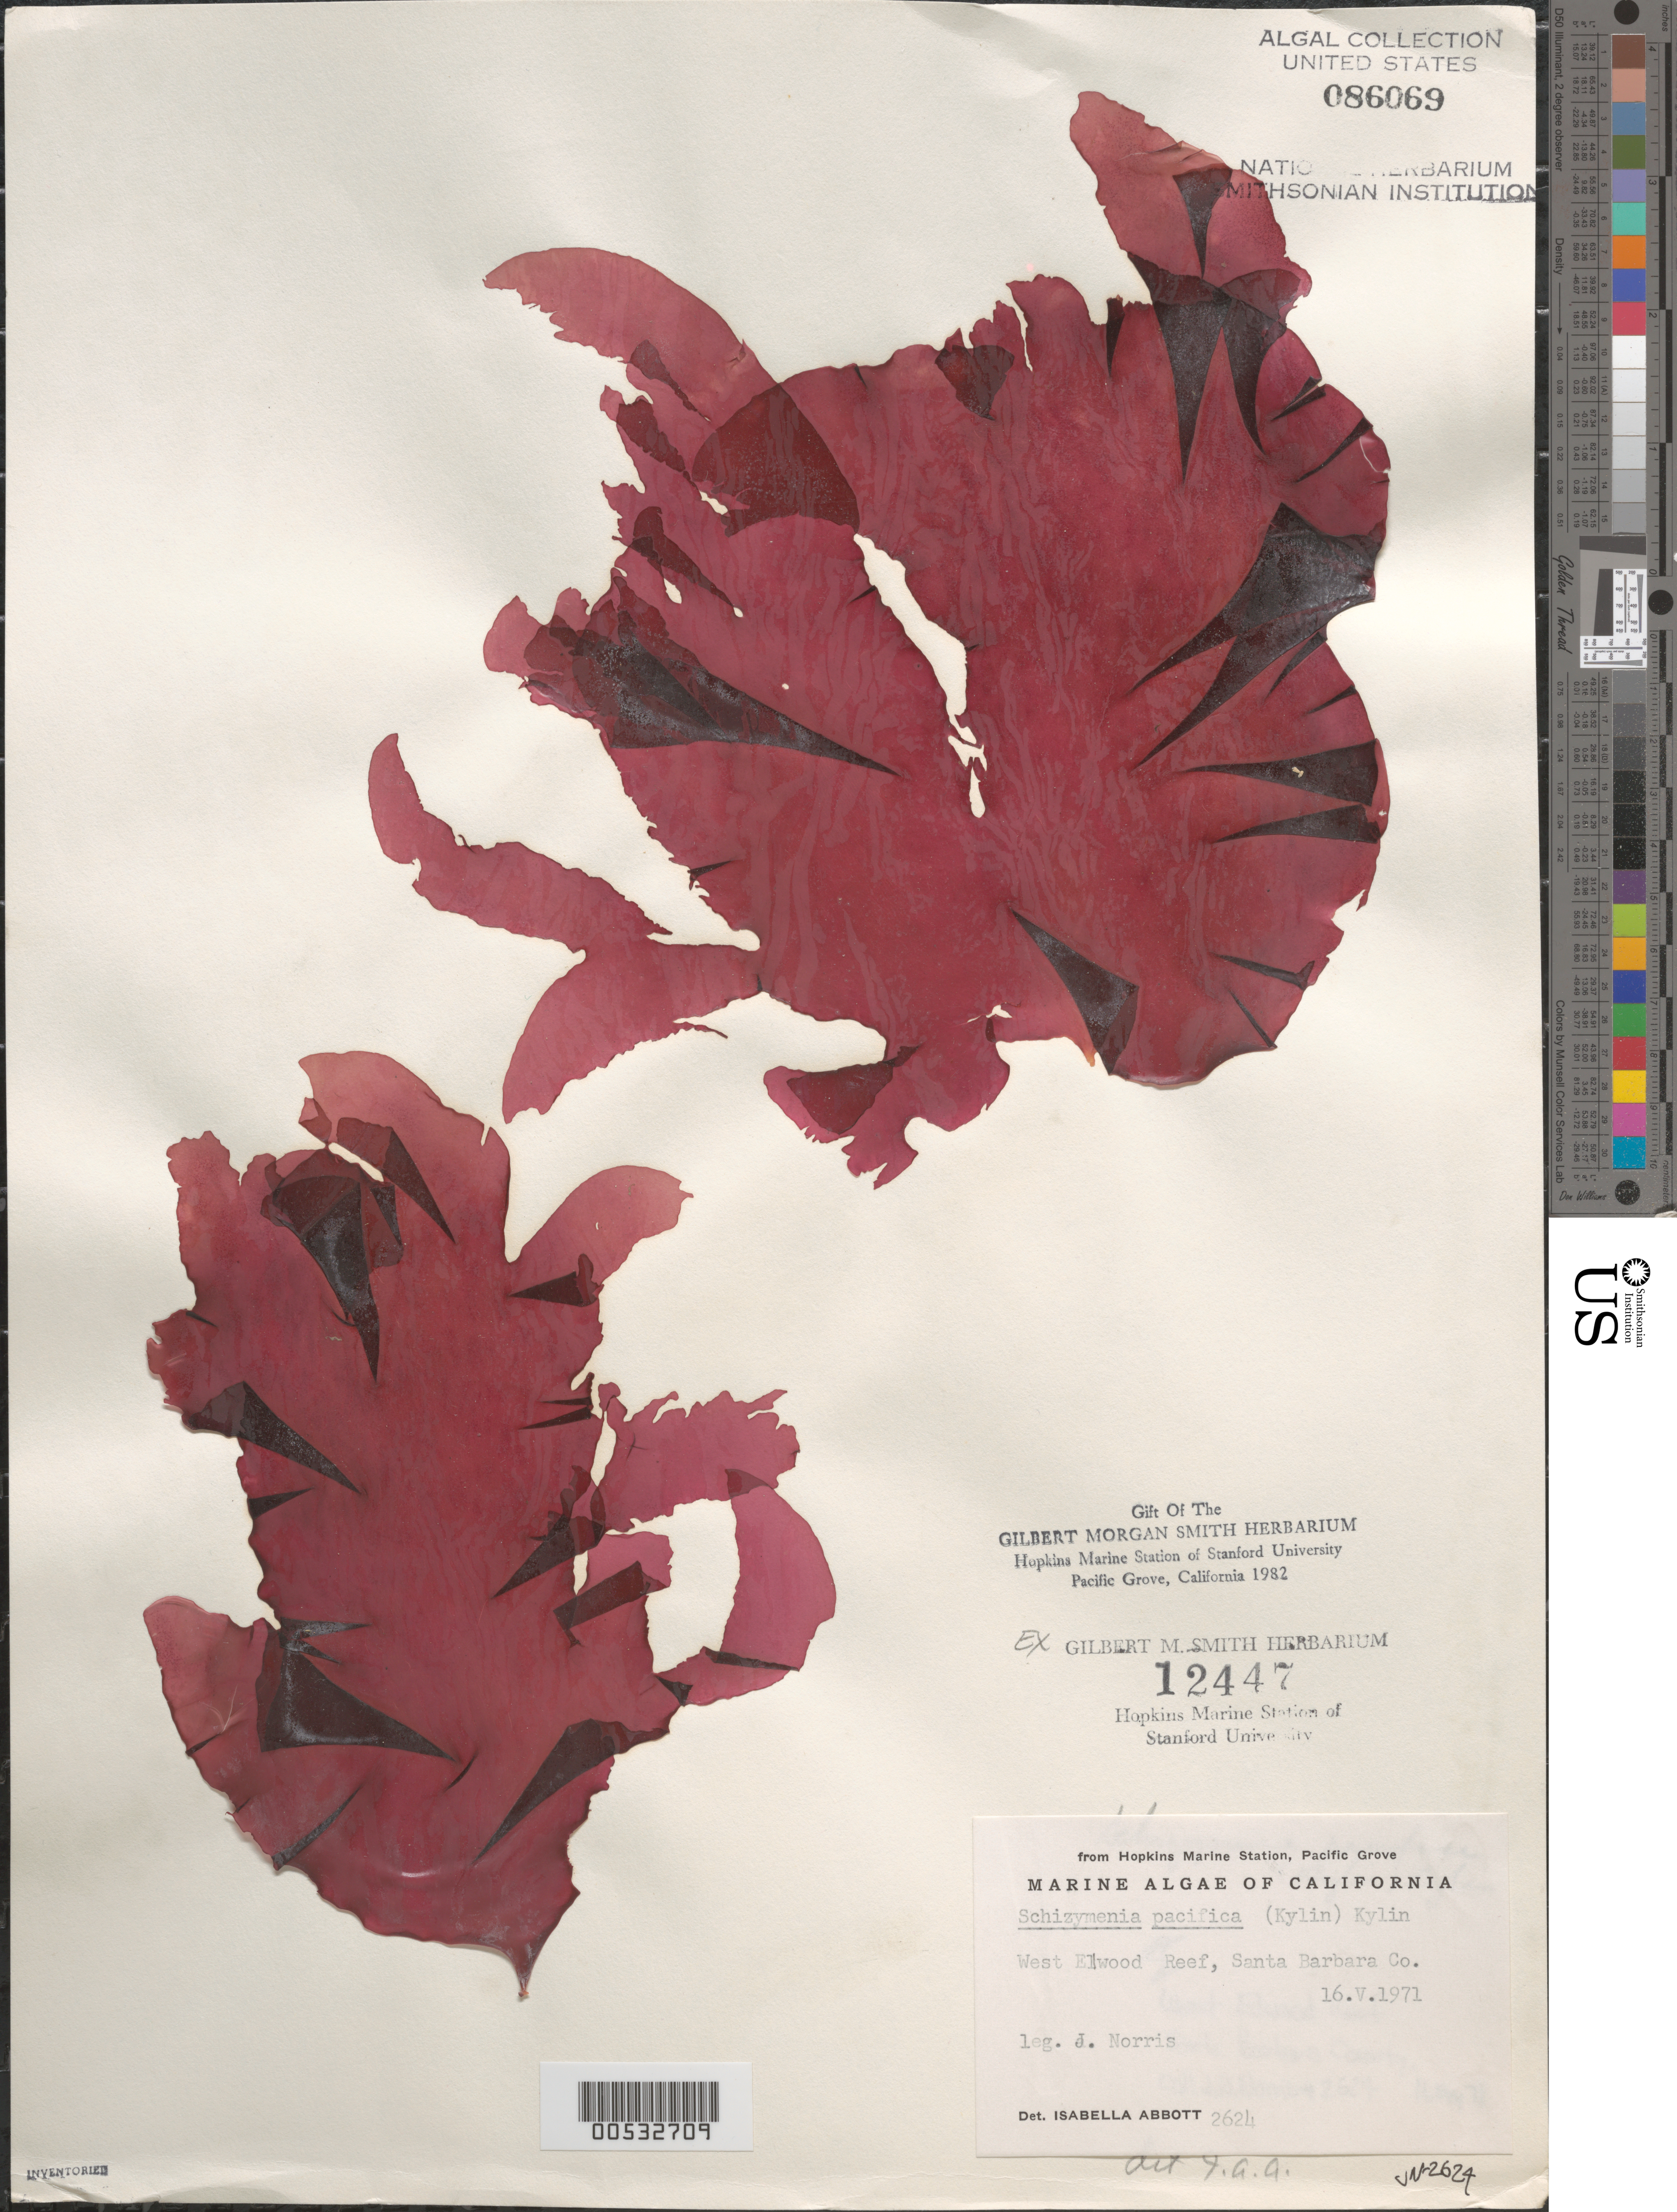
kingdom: Plantae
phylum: Rhodophyta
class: Florideophyceae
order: Nemastomatales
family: Schizymeniaceae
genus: Schizymenia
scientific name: Schizymenia pacifica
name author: (Kylin) Kylin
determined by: Decew, T. C.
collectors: J. N. Norris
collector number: JN-2624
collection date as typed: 16 May 1971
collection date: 1971-05-16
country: United States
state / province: California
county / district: Santa Barbara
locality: West Ellwood Reef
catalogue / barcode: US 86069